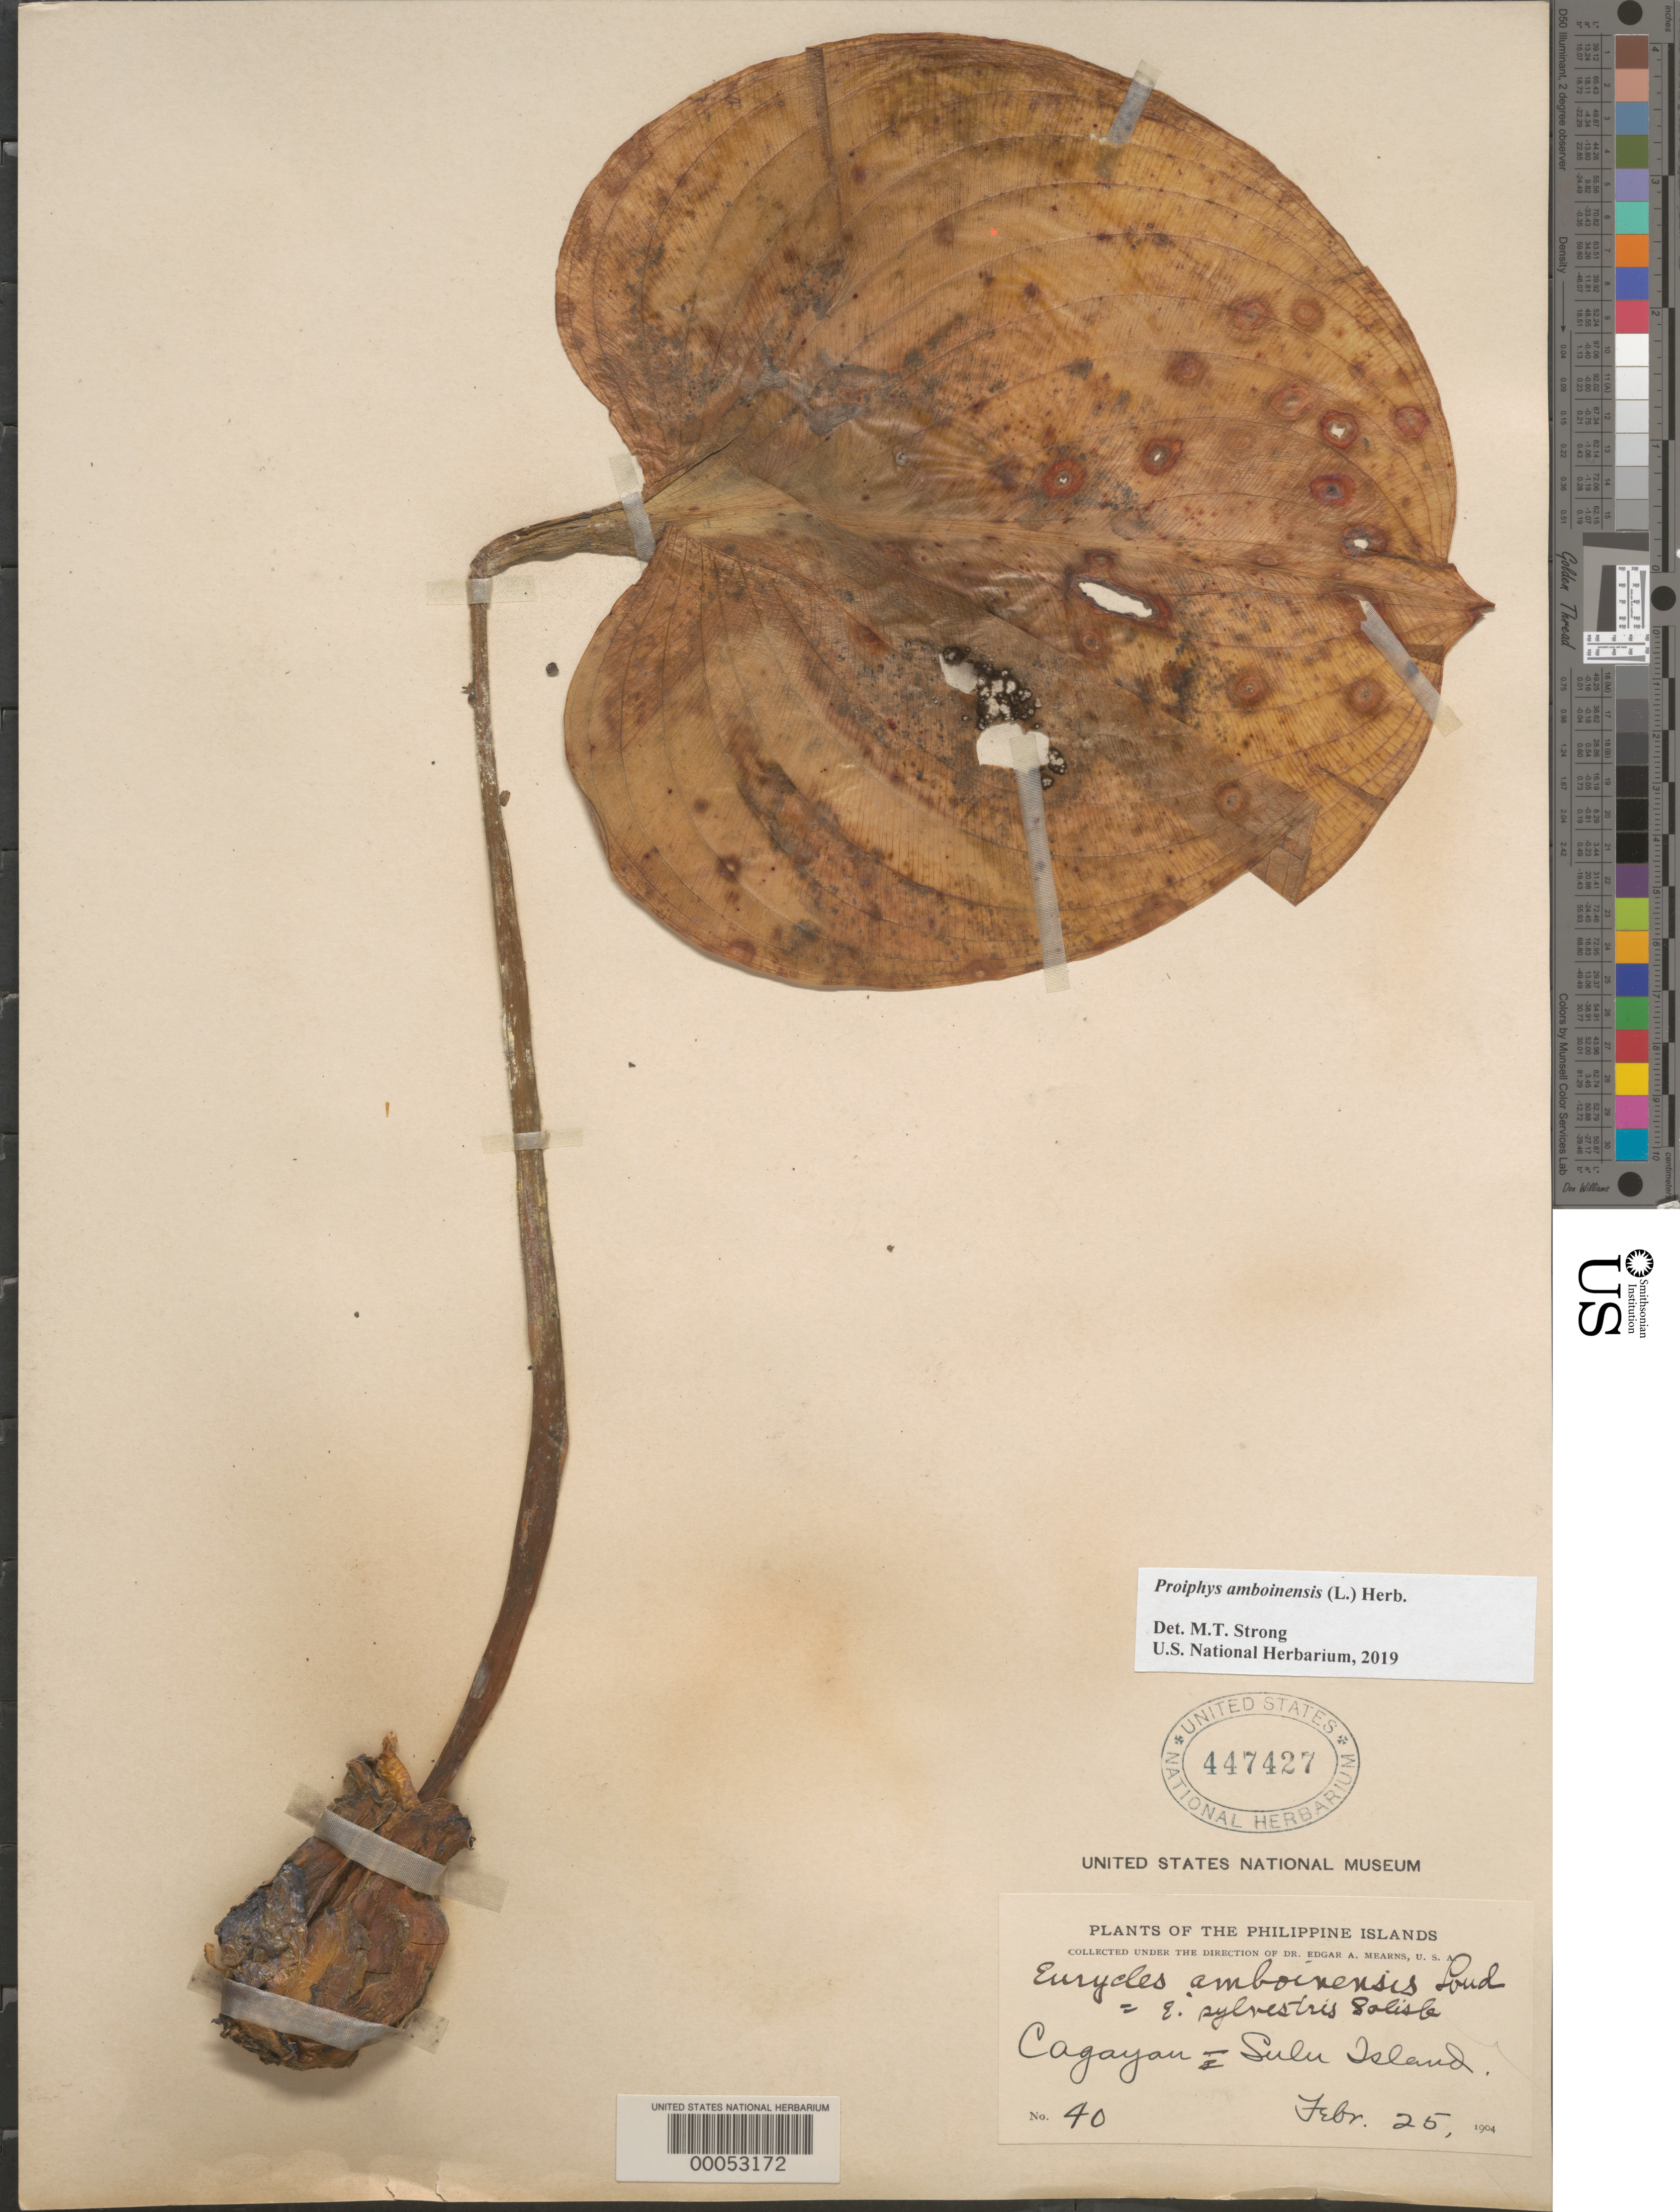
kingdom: Plantae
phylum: Tracheophyta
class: Liliopsida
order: Asparagales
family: Amaryllidaceae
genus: Proiphys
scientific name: Proiphys amboinensis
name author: (L.) Herb.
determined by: Strong, Mark T., (BOT), Smithsonian Institution - National Museum of Natural History (UNITED STATES)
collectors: E. A. Mearns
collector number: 40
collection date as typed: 25 Feb 1904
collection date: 1904-02-25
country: Philippines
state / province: Muslim Mindanao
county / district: Tawi Tawi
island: Cagayan Sulu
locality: Cayagan sulu island [Sulu Archipelago]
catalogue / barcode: US 447427